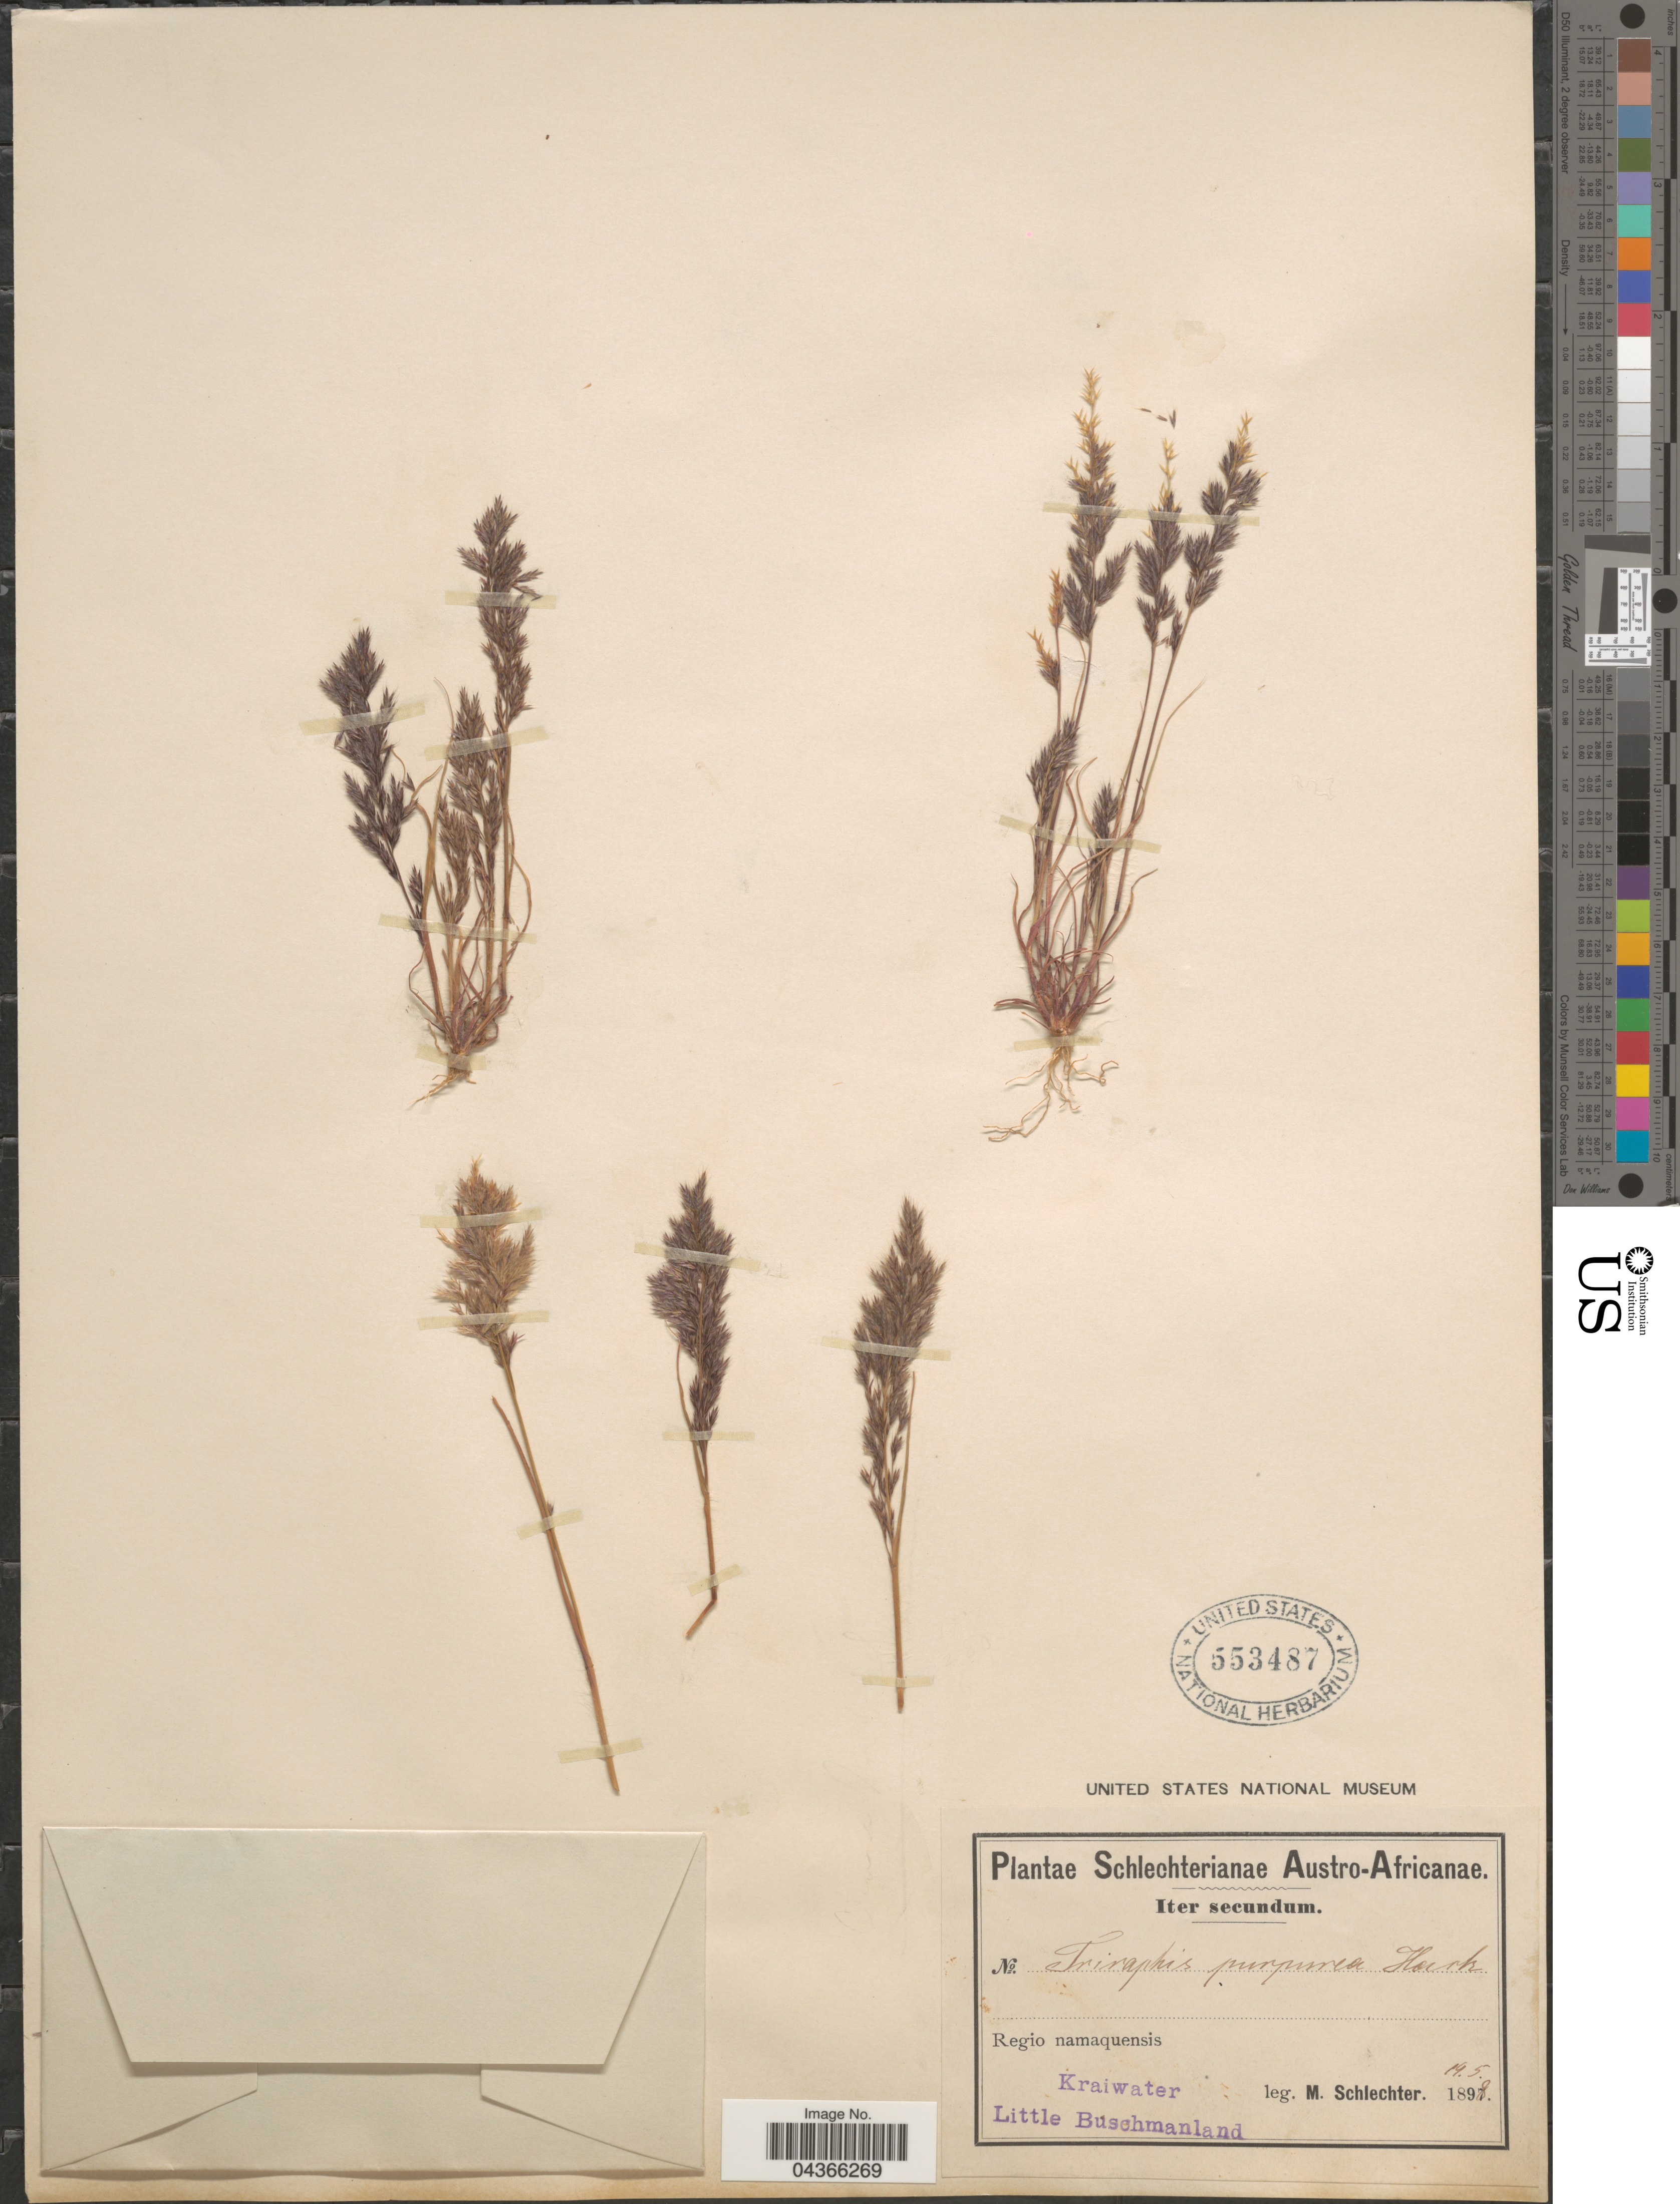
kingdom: Plantae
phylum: Tracheophyta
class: Liliopsida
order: Poales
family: Poaceae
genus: Triraphis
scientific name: Triraphis purpurea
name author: Hack.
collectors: M. Schlechter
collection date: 1898-05-19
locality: Austro-Africanae. Iter secundum. Regio namaquensis. Kraiwater. Little Buschmanland.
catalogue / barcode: US 553487